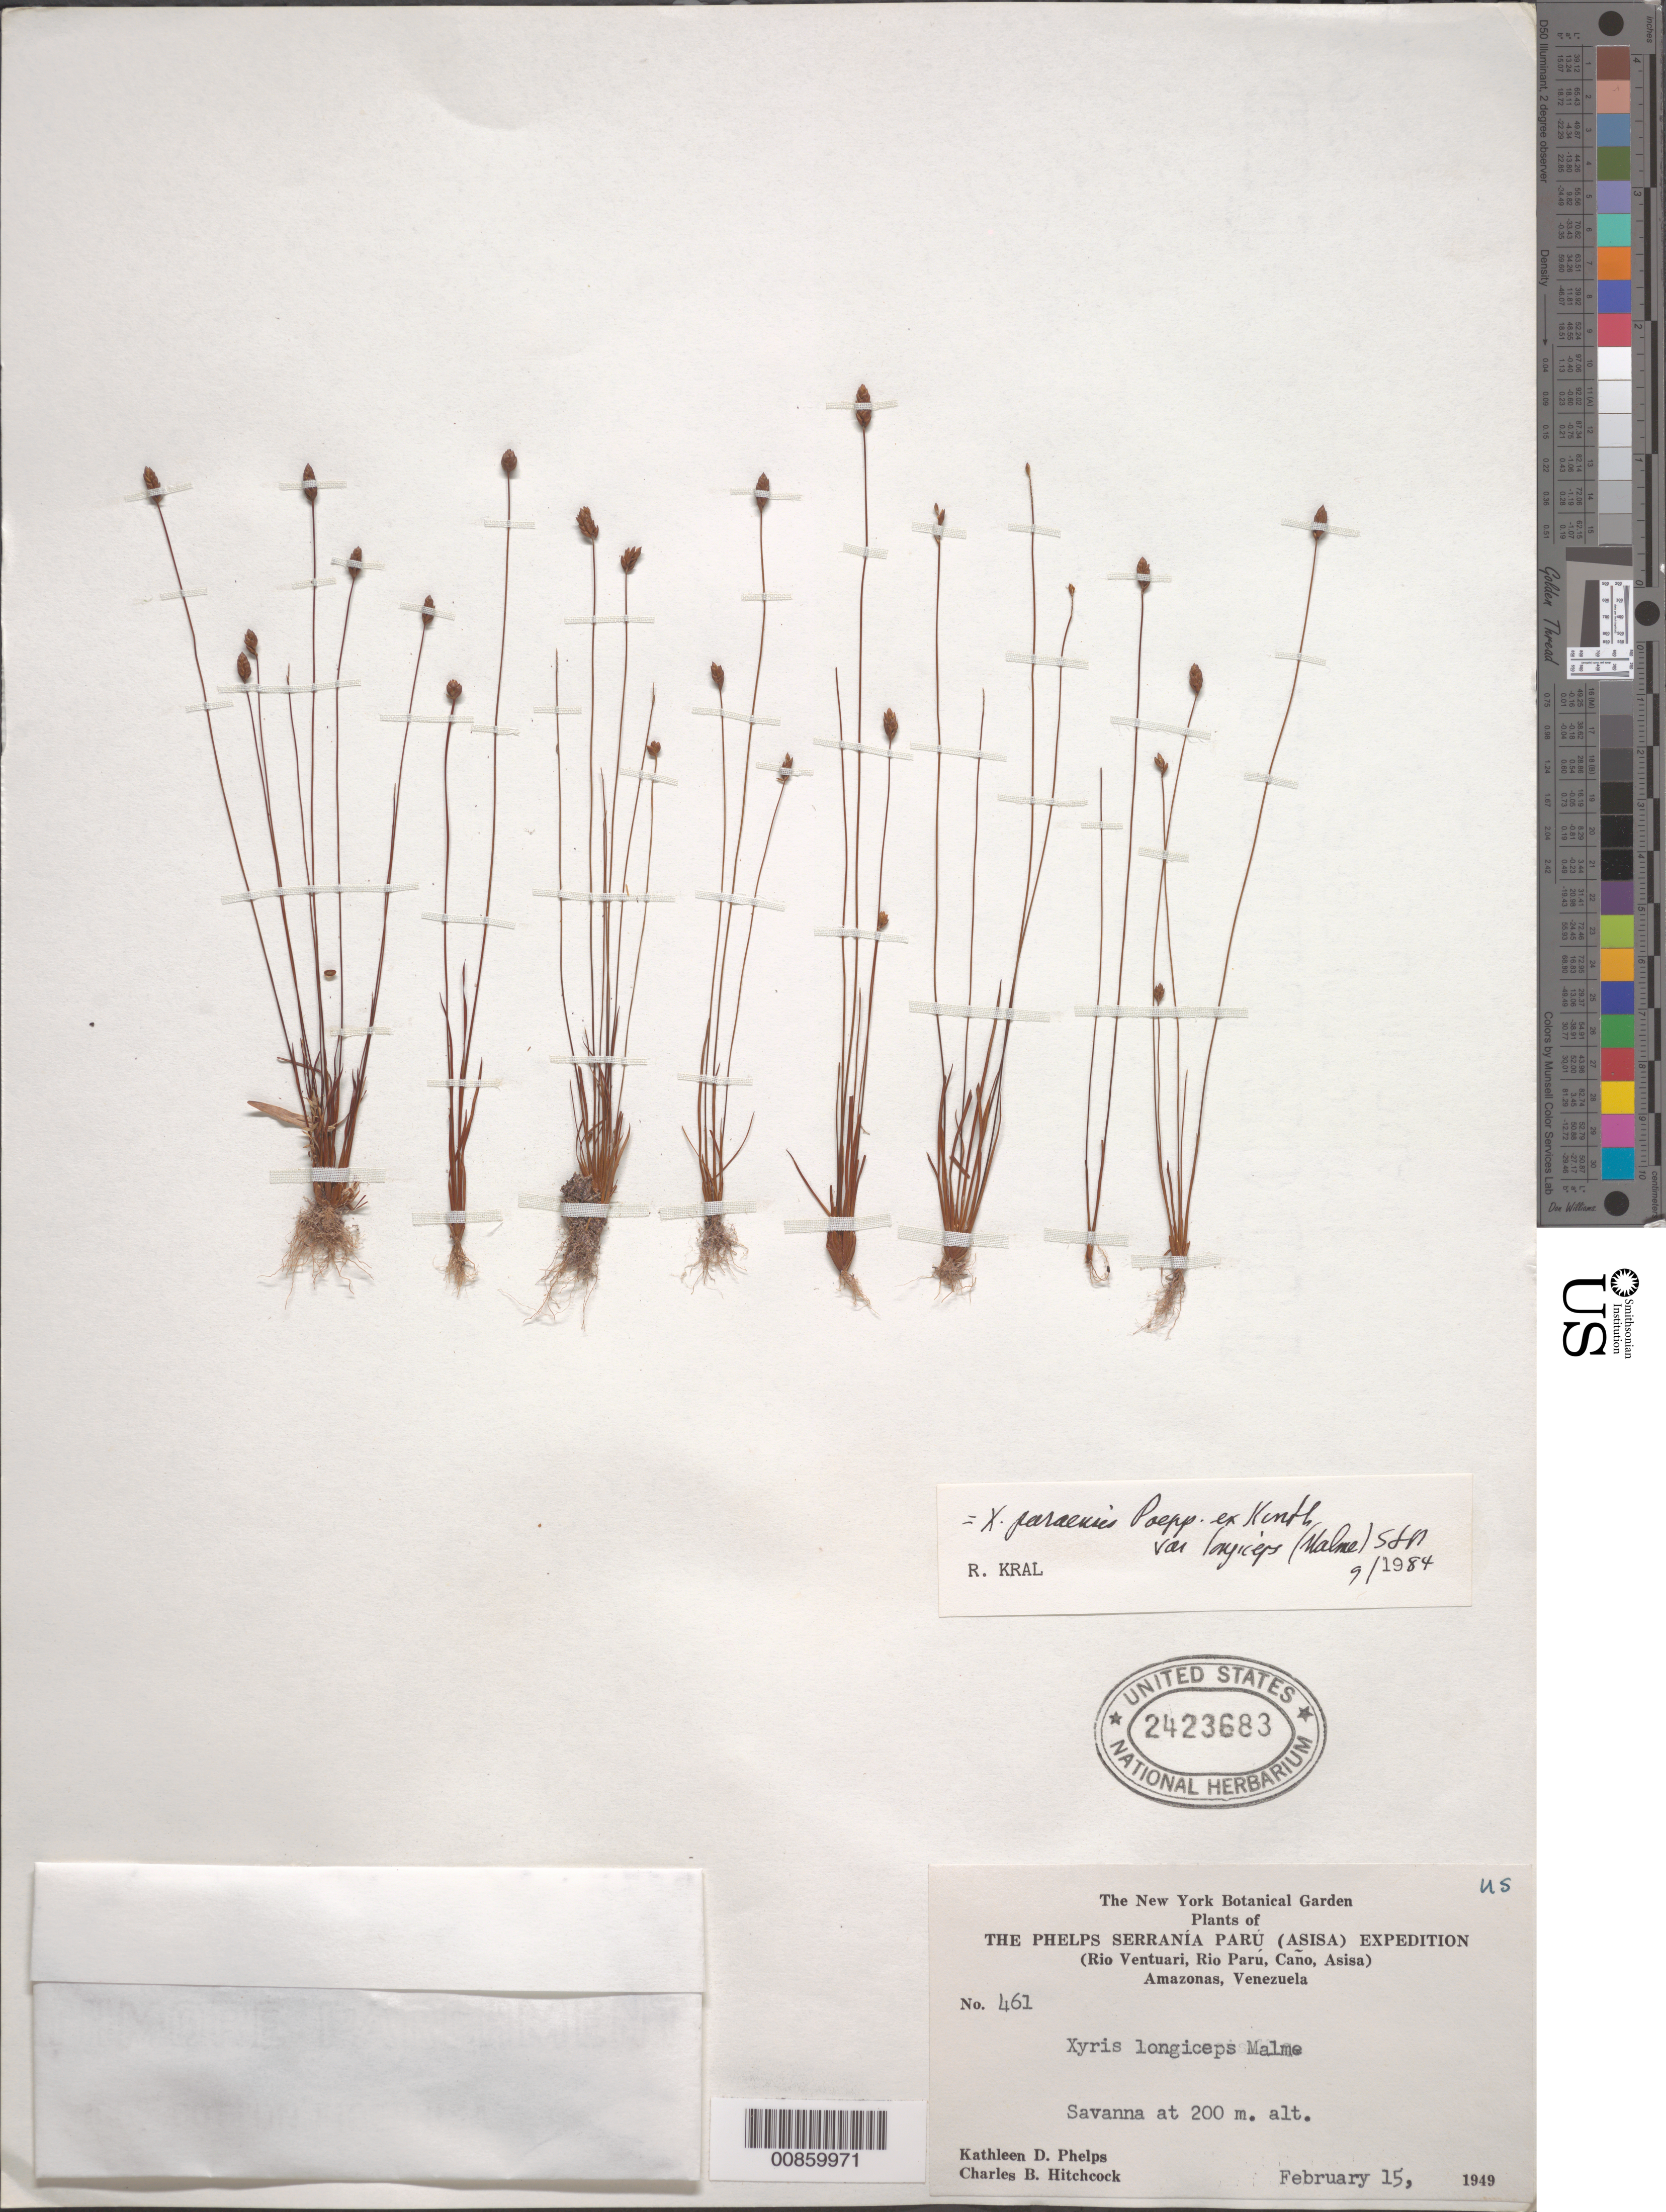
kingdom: Plantae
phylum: Tracheophyta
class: Liliopsida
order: Poales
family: Xyridaceae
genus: Xyris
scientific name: Xyris paraensis var. longiceps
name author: (Malme) L.B. Sm. & Downs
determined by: Kral, Robert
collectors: K. D. Phelps & C. B. Hitchcock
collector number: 461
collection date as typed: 15-Feb-49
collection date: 1949-02-15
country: Venezuela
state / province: Amazonas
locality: Río Ventuari, Río Parú, Caño Asisa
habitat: Savanna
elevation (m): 200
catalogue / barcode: US 2423683